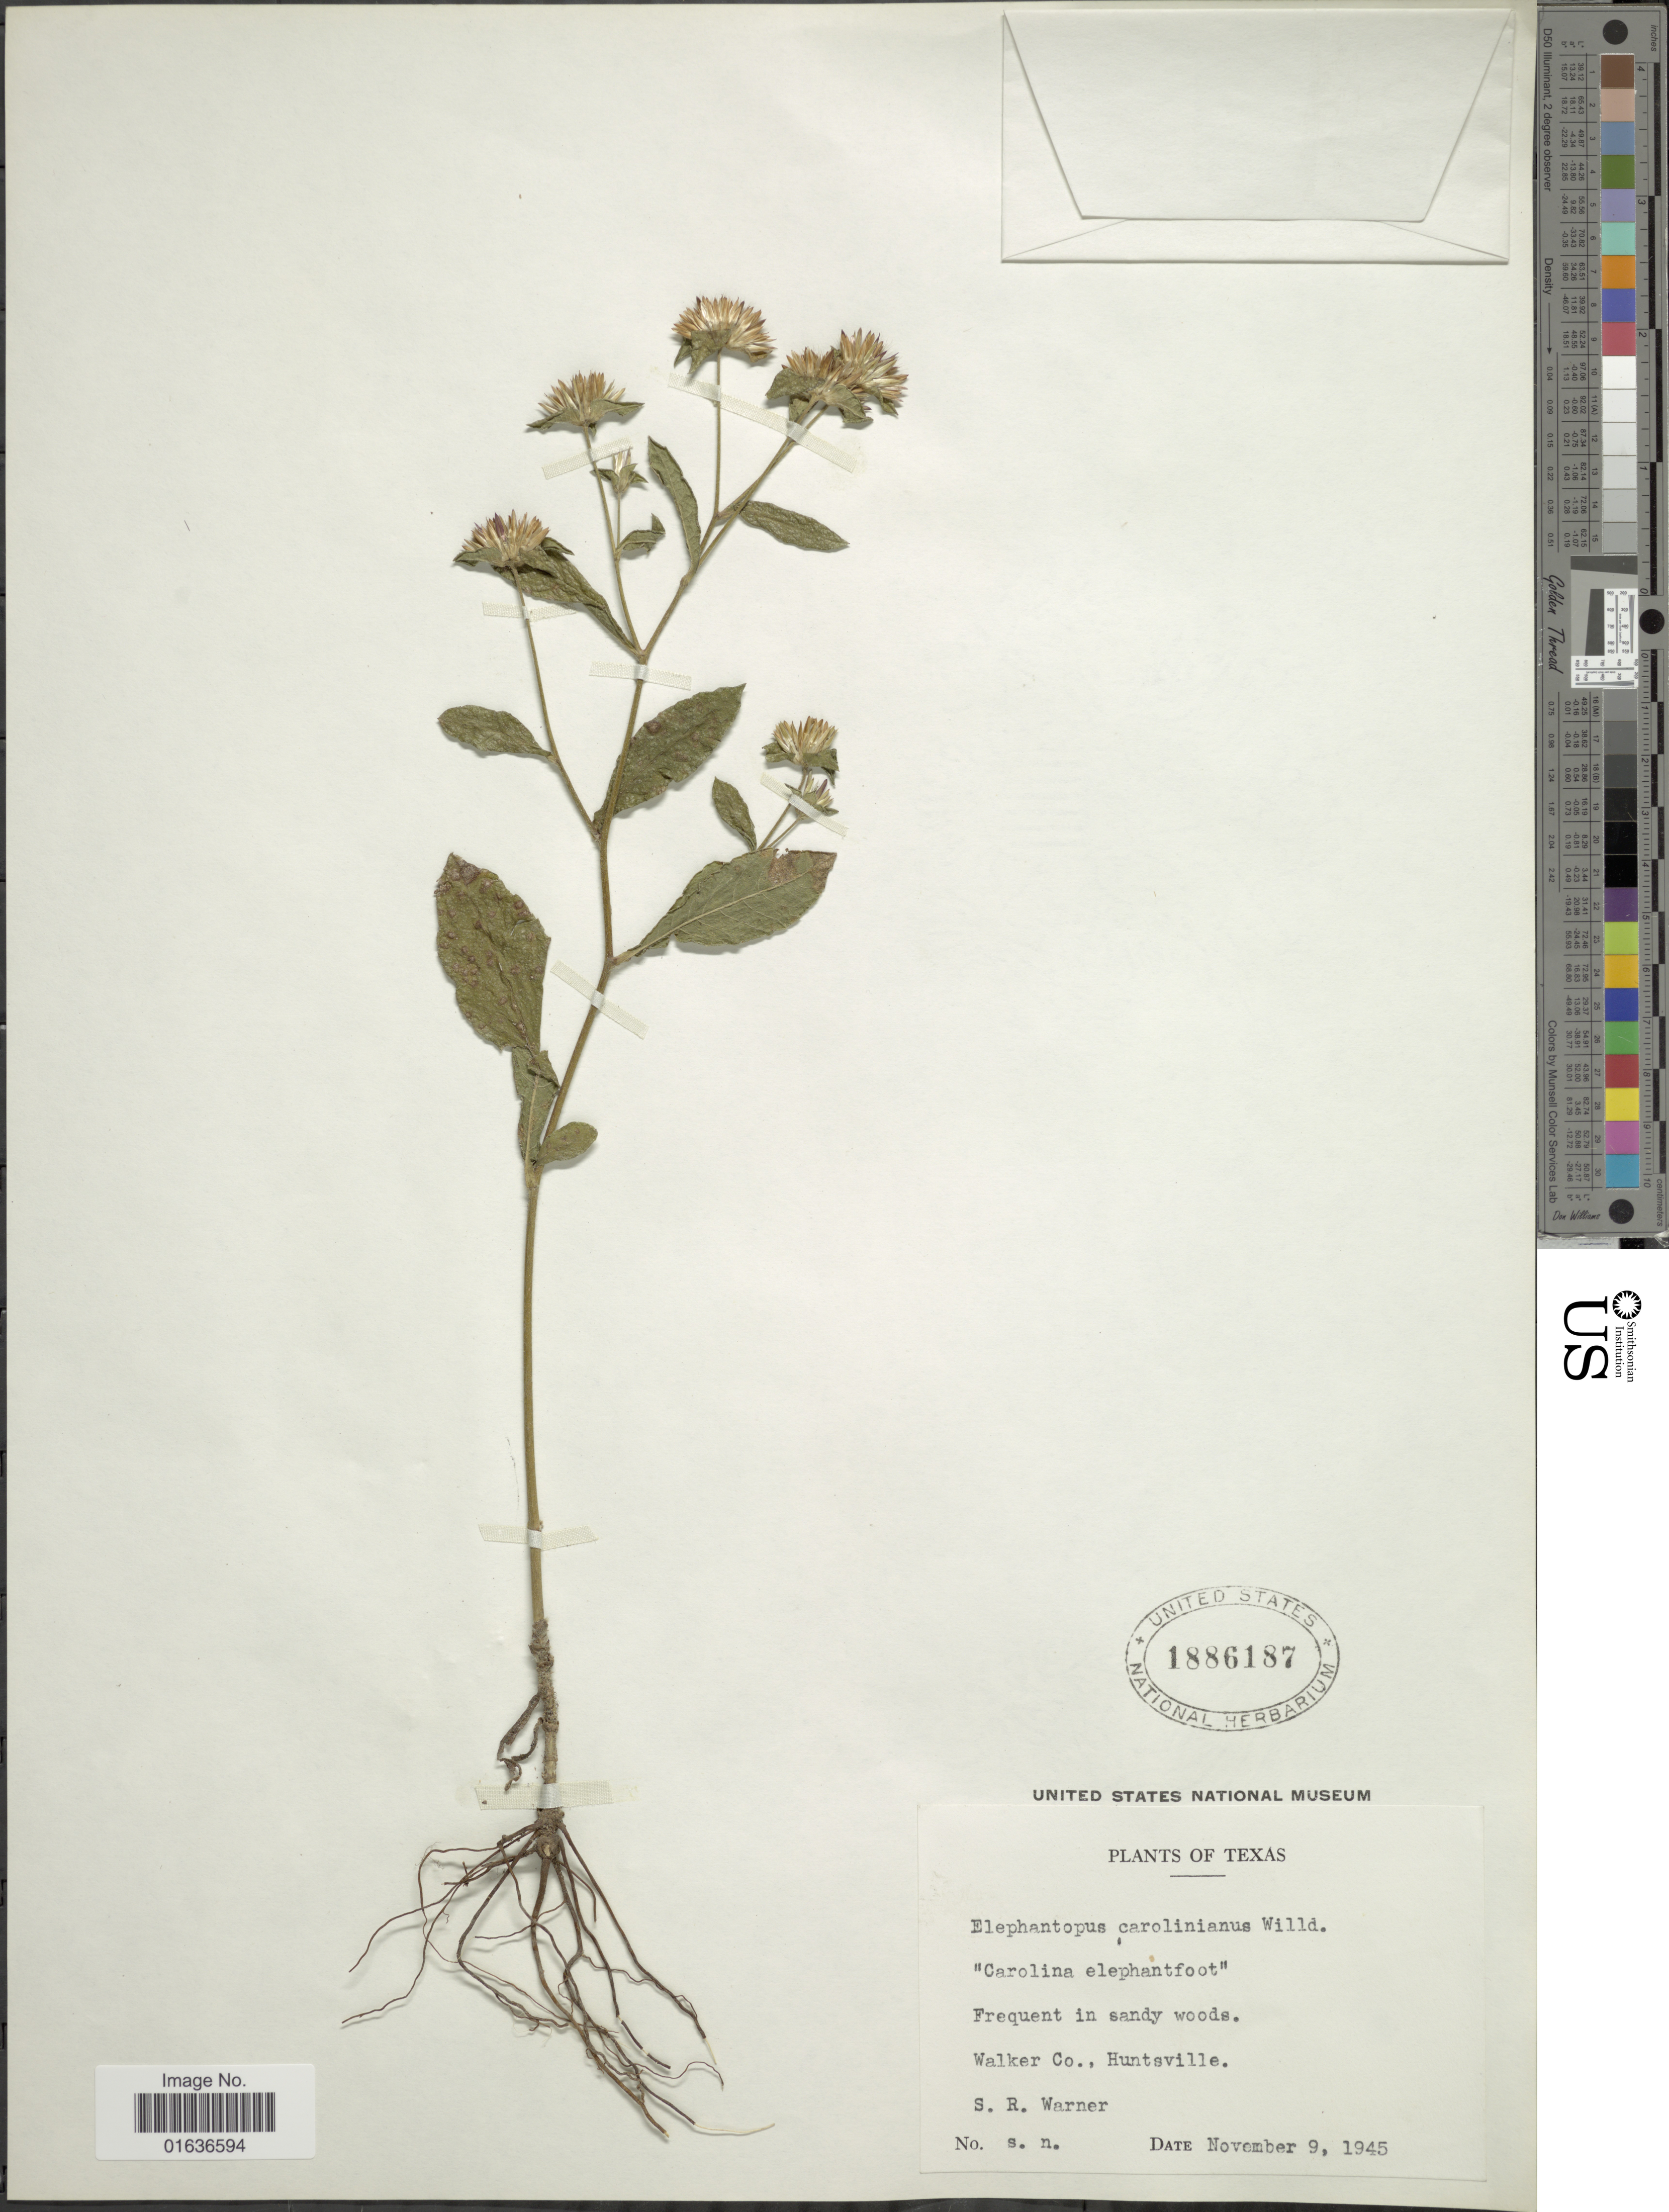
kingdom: Plantae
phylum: Tracheophyta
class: Magnoliopsida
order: Asterales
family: Asteraceae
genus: Elephantopus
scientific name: Elephantopus carolinianus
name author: Raeusch.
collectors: S. Warner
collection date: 1945-11-09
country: United States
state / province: Texas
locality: Carloina elephantfoot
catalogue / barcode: US 1886187